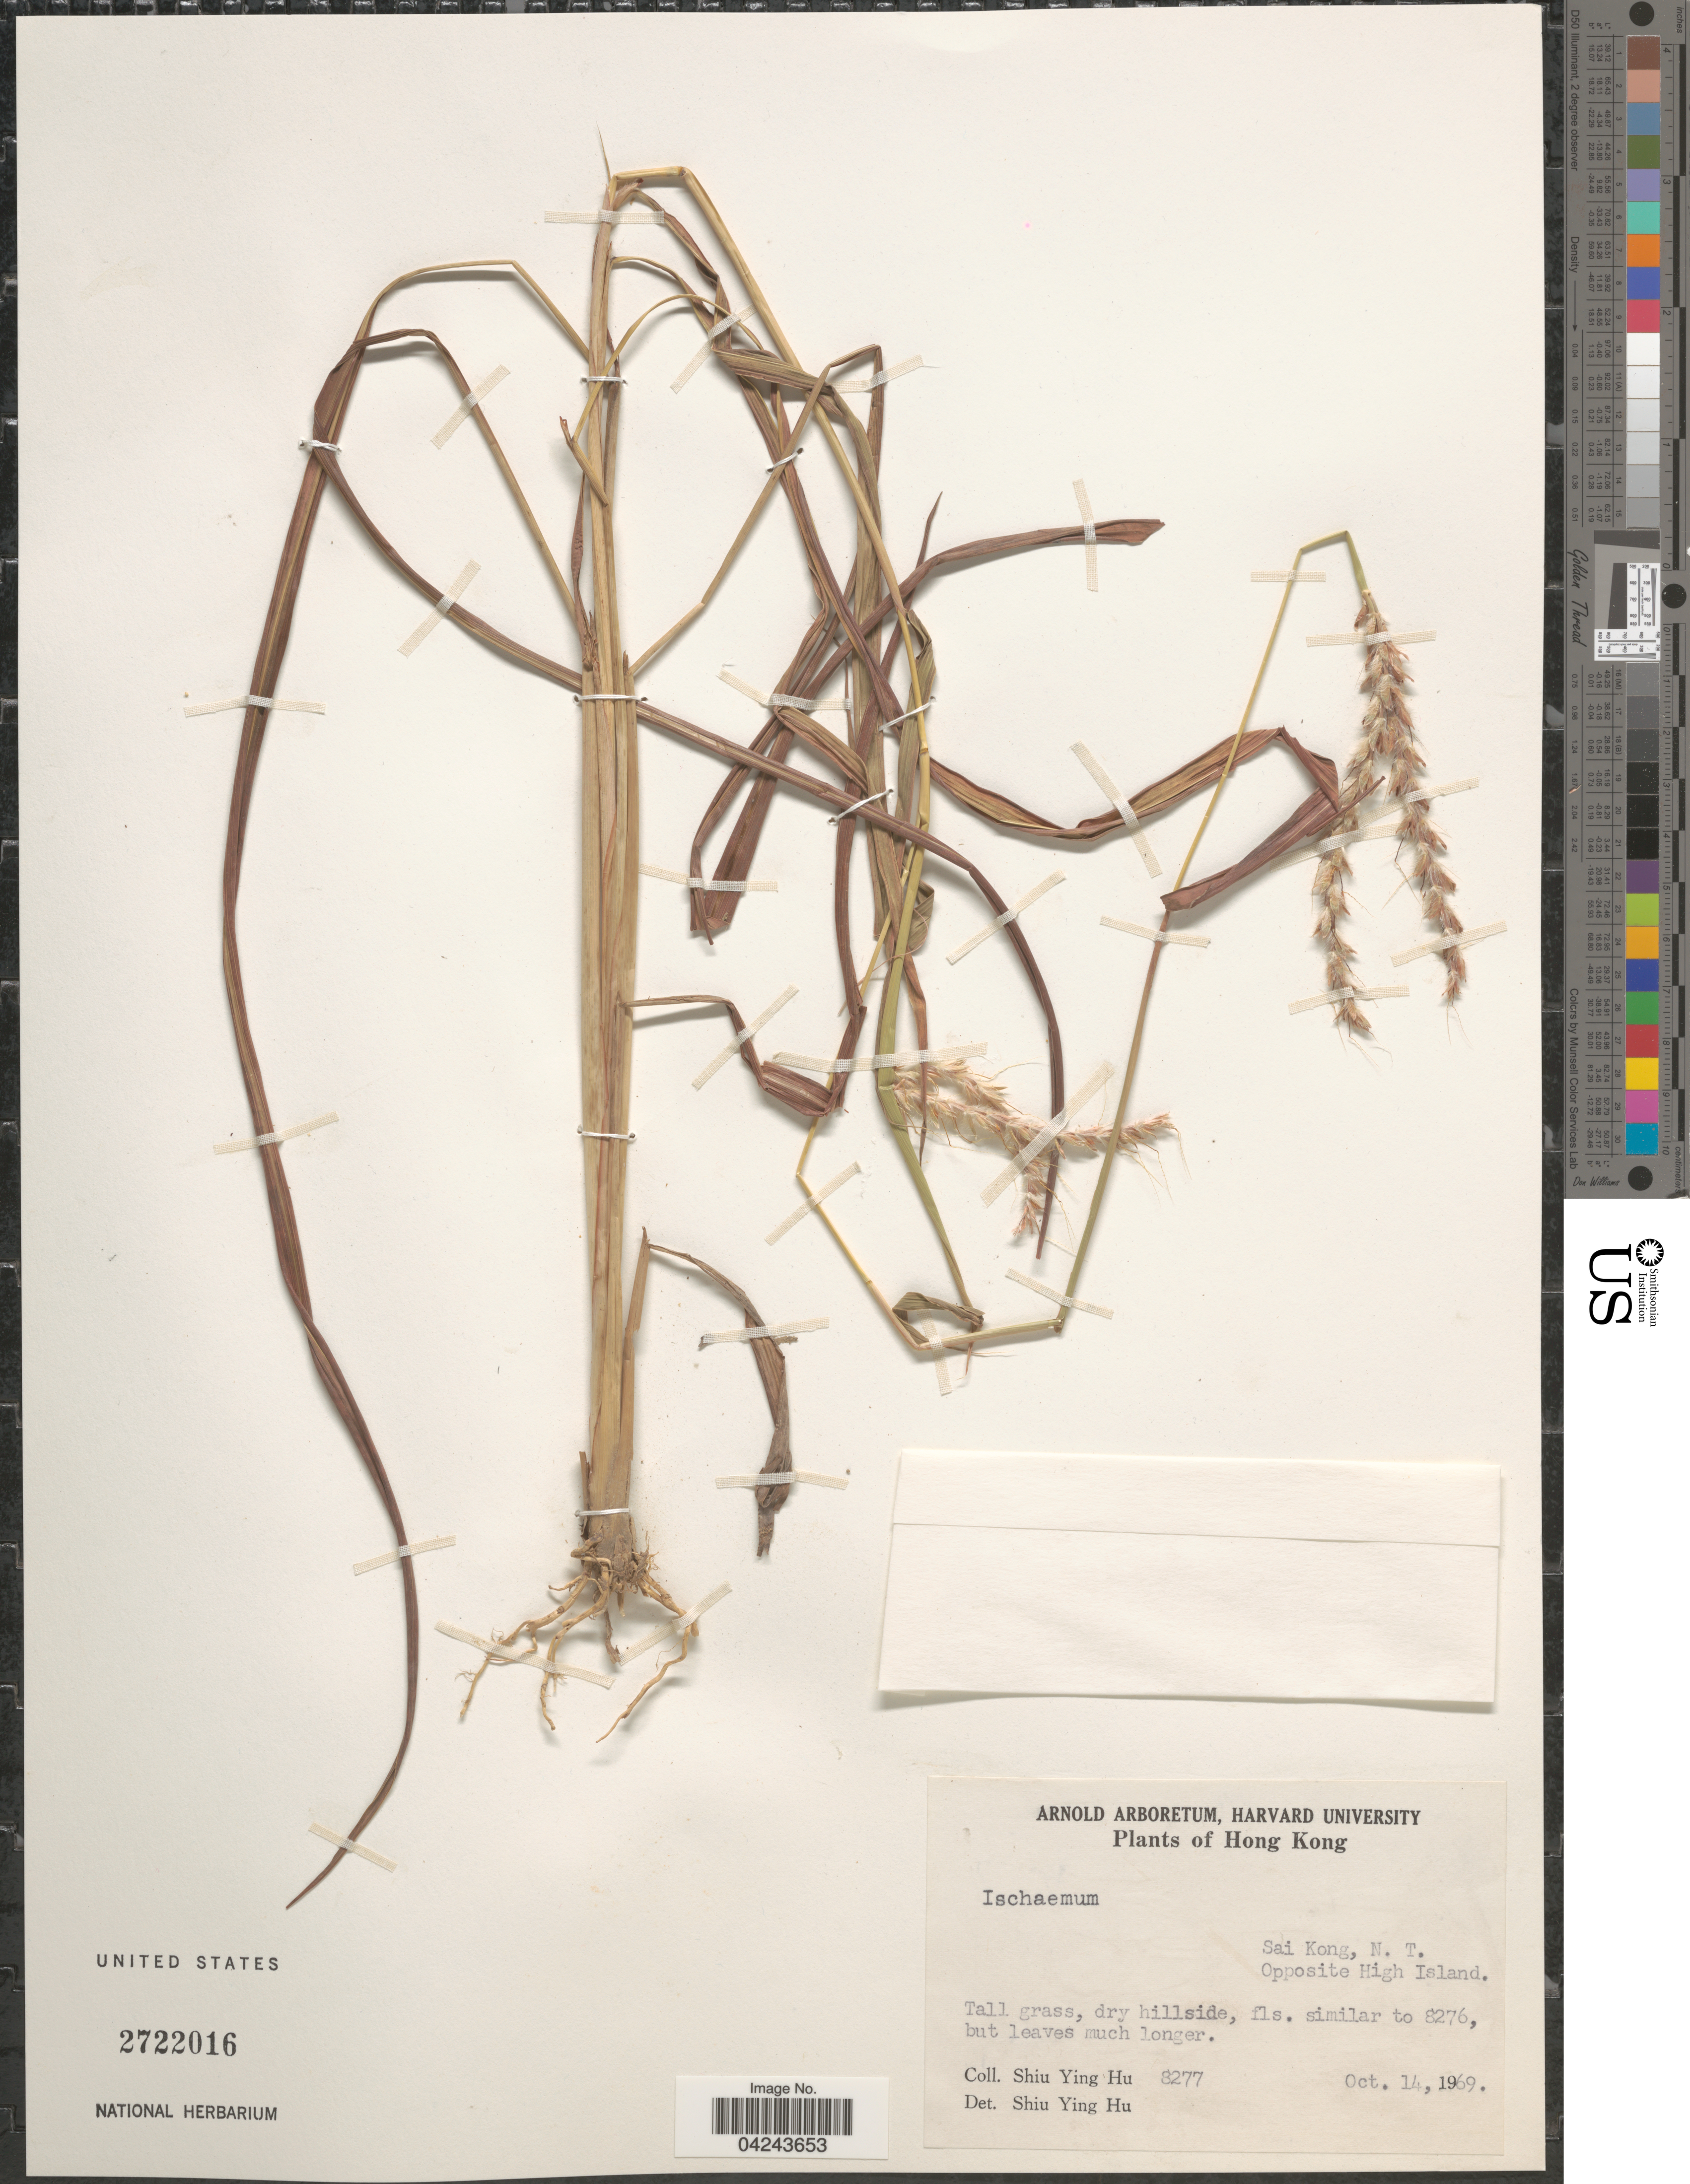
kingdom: Plantae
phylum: Tracheophyta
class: Liliopsida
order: Poales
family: Poaceae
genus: Ischaemum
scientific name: Ischaemum sp.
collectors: S. Y. Hu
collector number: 3277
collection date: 1969-10-14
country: China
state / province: Hong Kong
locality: Sai Kong, N.T. Opposite High Island.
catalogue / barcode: US 2722016